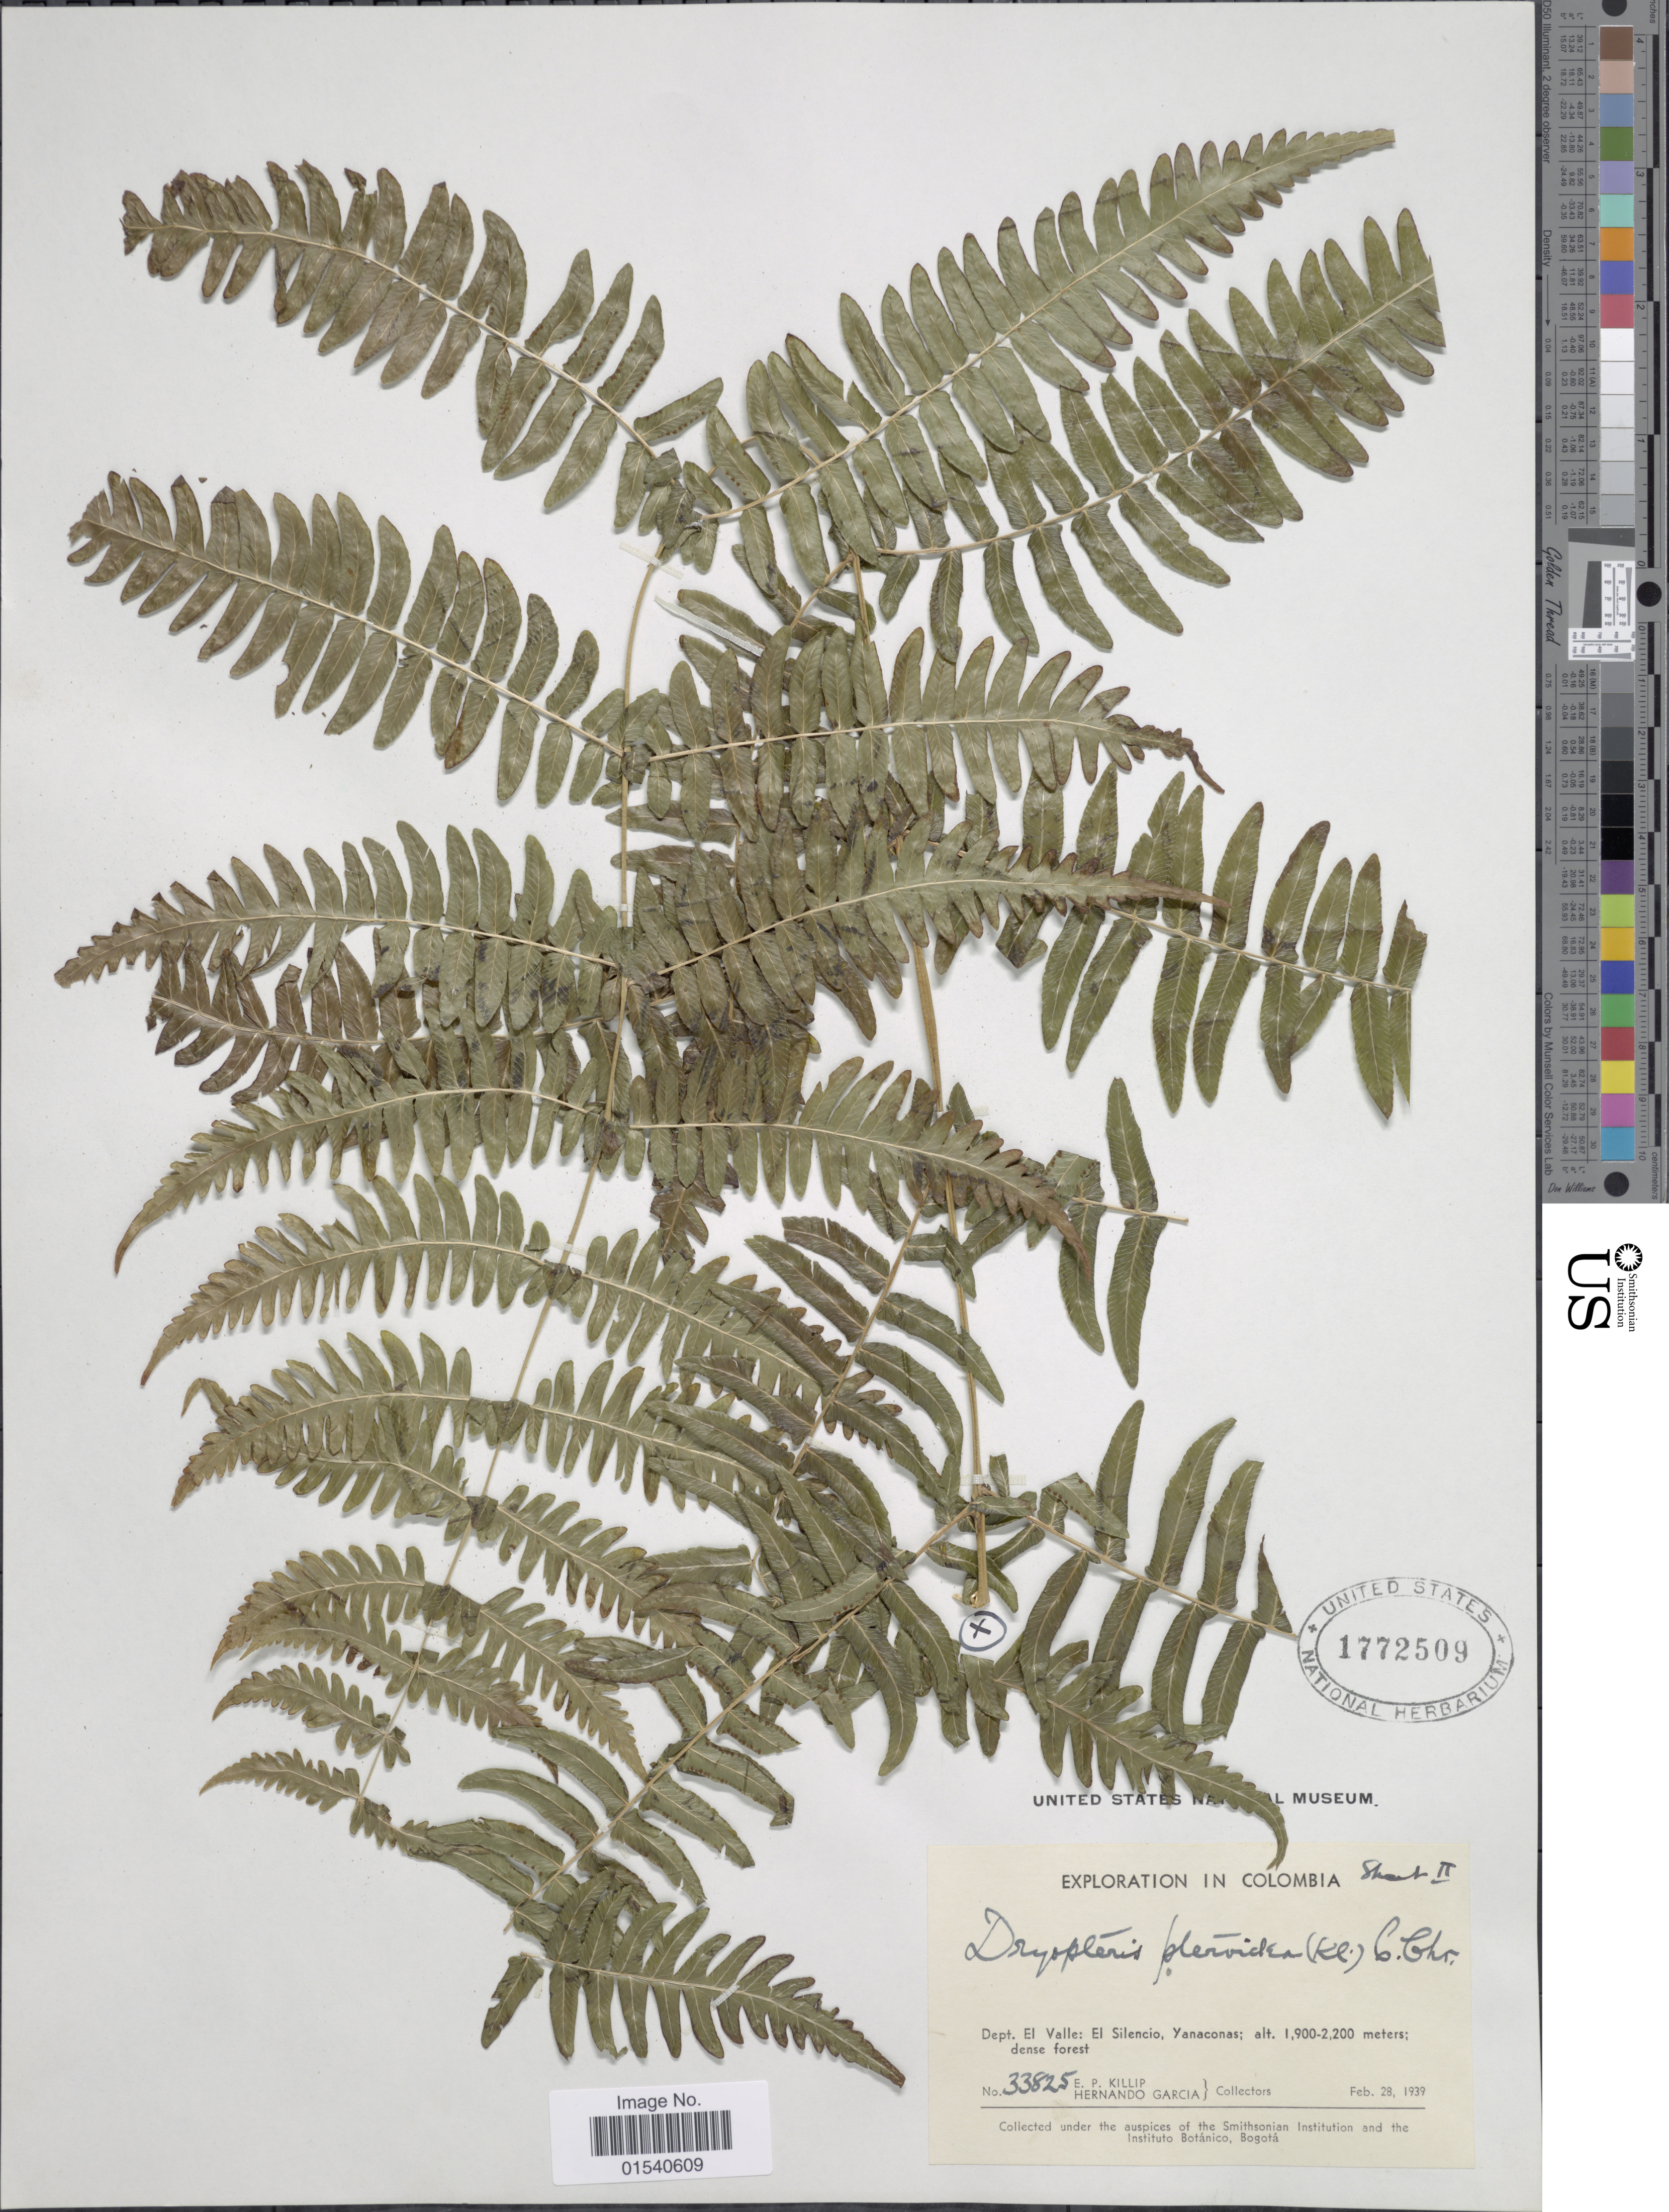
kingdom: Plantae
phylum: Tracheophyta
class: Polypodiopsida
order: Polypodiales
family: Thelypteridaceae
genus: Amauropelta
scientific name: Amauropelta pteroidea (Klotzsch) comb. nov., ined 2015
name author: (Klotzsch)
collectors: E. P. Killip & H. Garcia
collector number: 33825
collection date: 1939-02-28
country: Colombia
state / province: Valle del Cauca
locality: Dept. El Valle: El Silencio, Yanaconas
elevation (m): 1900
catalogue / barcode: US 1772509